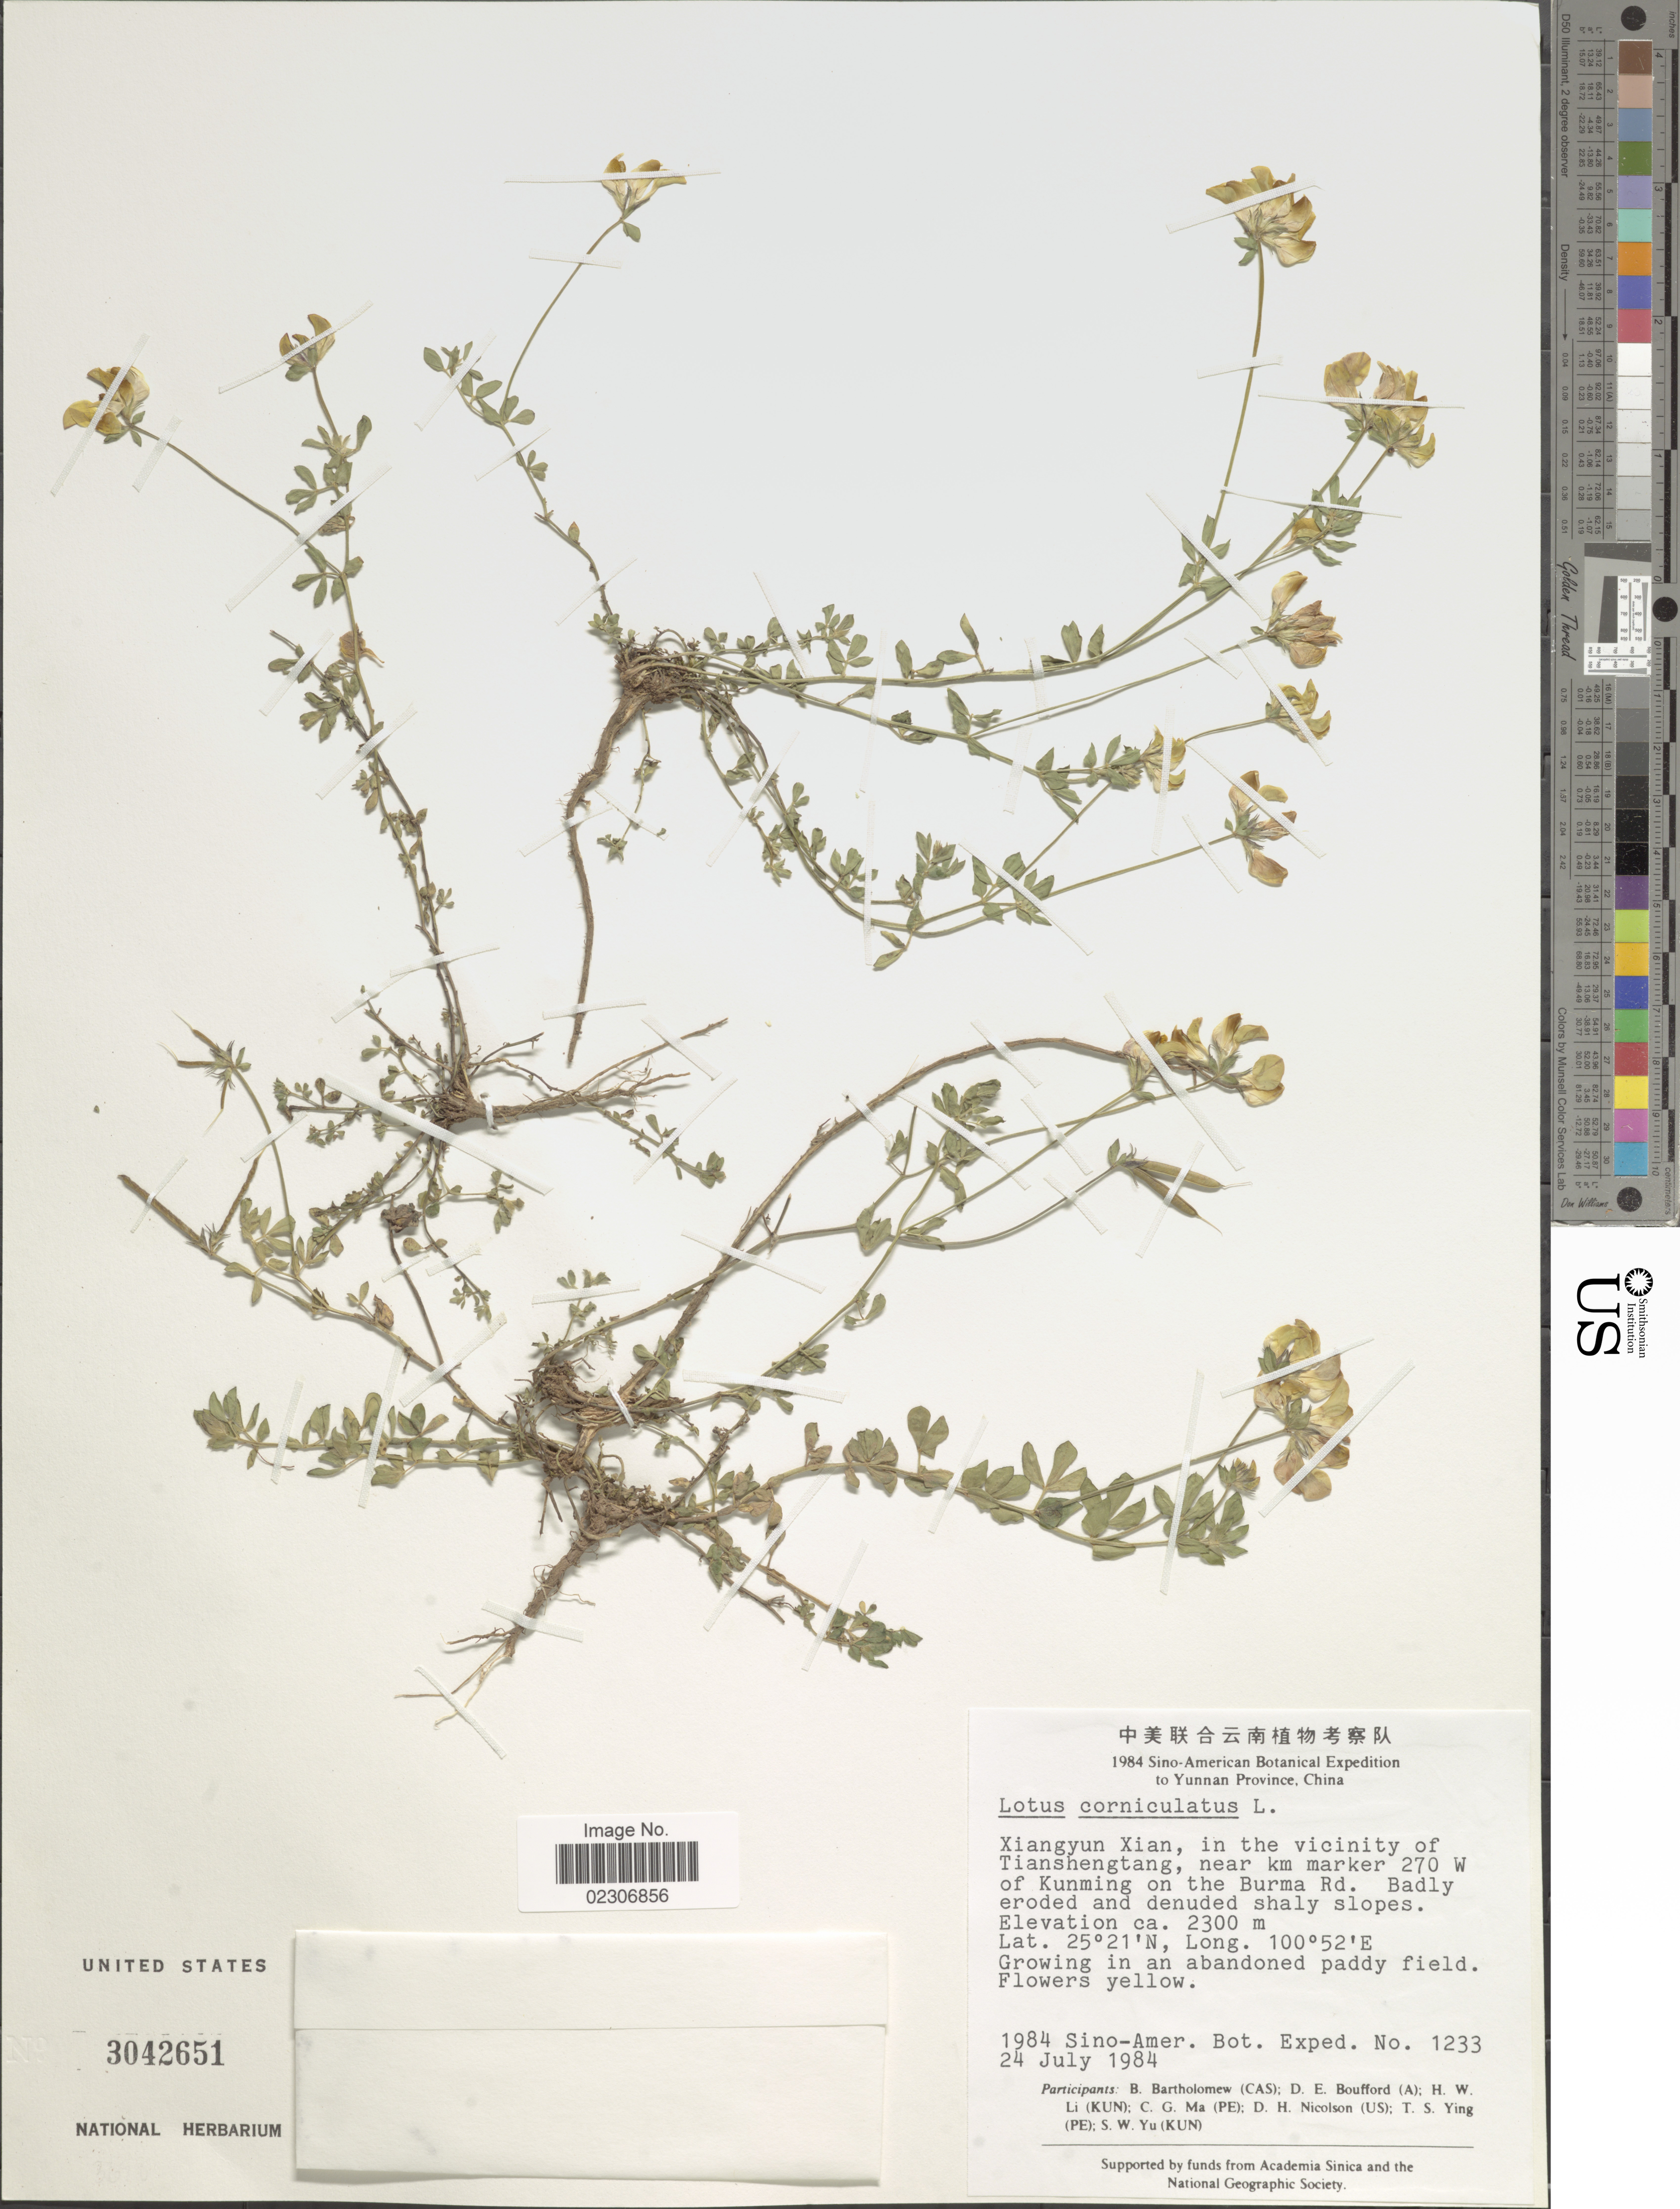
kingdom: Plantae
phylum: Tracheophyta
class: Magnoliopsida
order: Fabales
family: Fabaceae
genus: Lotus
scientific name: Lotus corniculatus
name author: L.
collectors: Sino-Amer. Bot. Exped. 1984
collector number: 1233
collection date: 1984-07-24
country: China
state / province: Yunnan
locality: Yunnan Province, China. Xiangyun Xian, in the vicinity of Tianshengtang, near km marker 270 W of Kunming on the Burma Rd.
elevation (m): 2300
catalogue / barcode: US 3042651